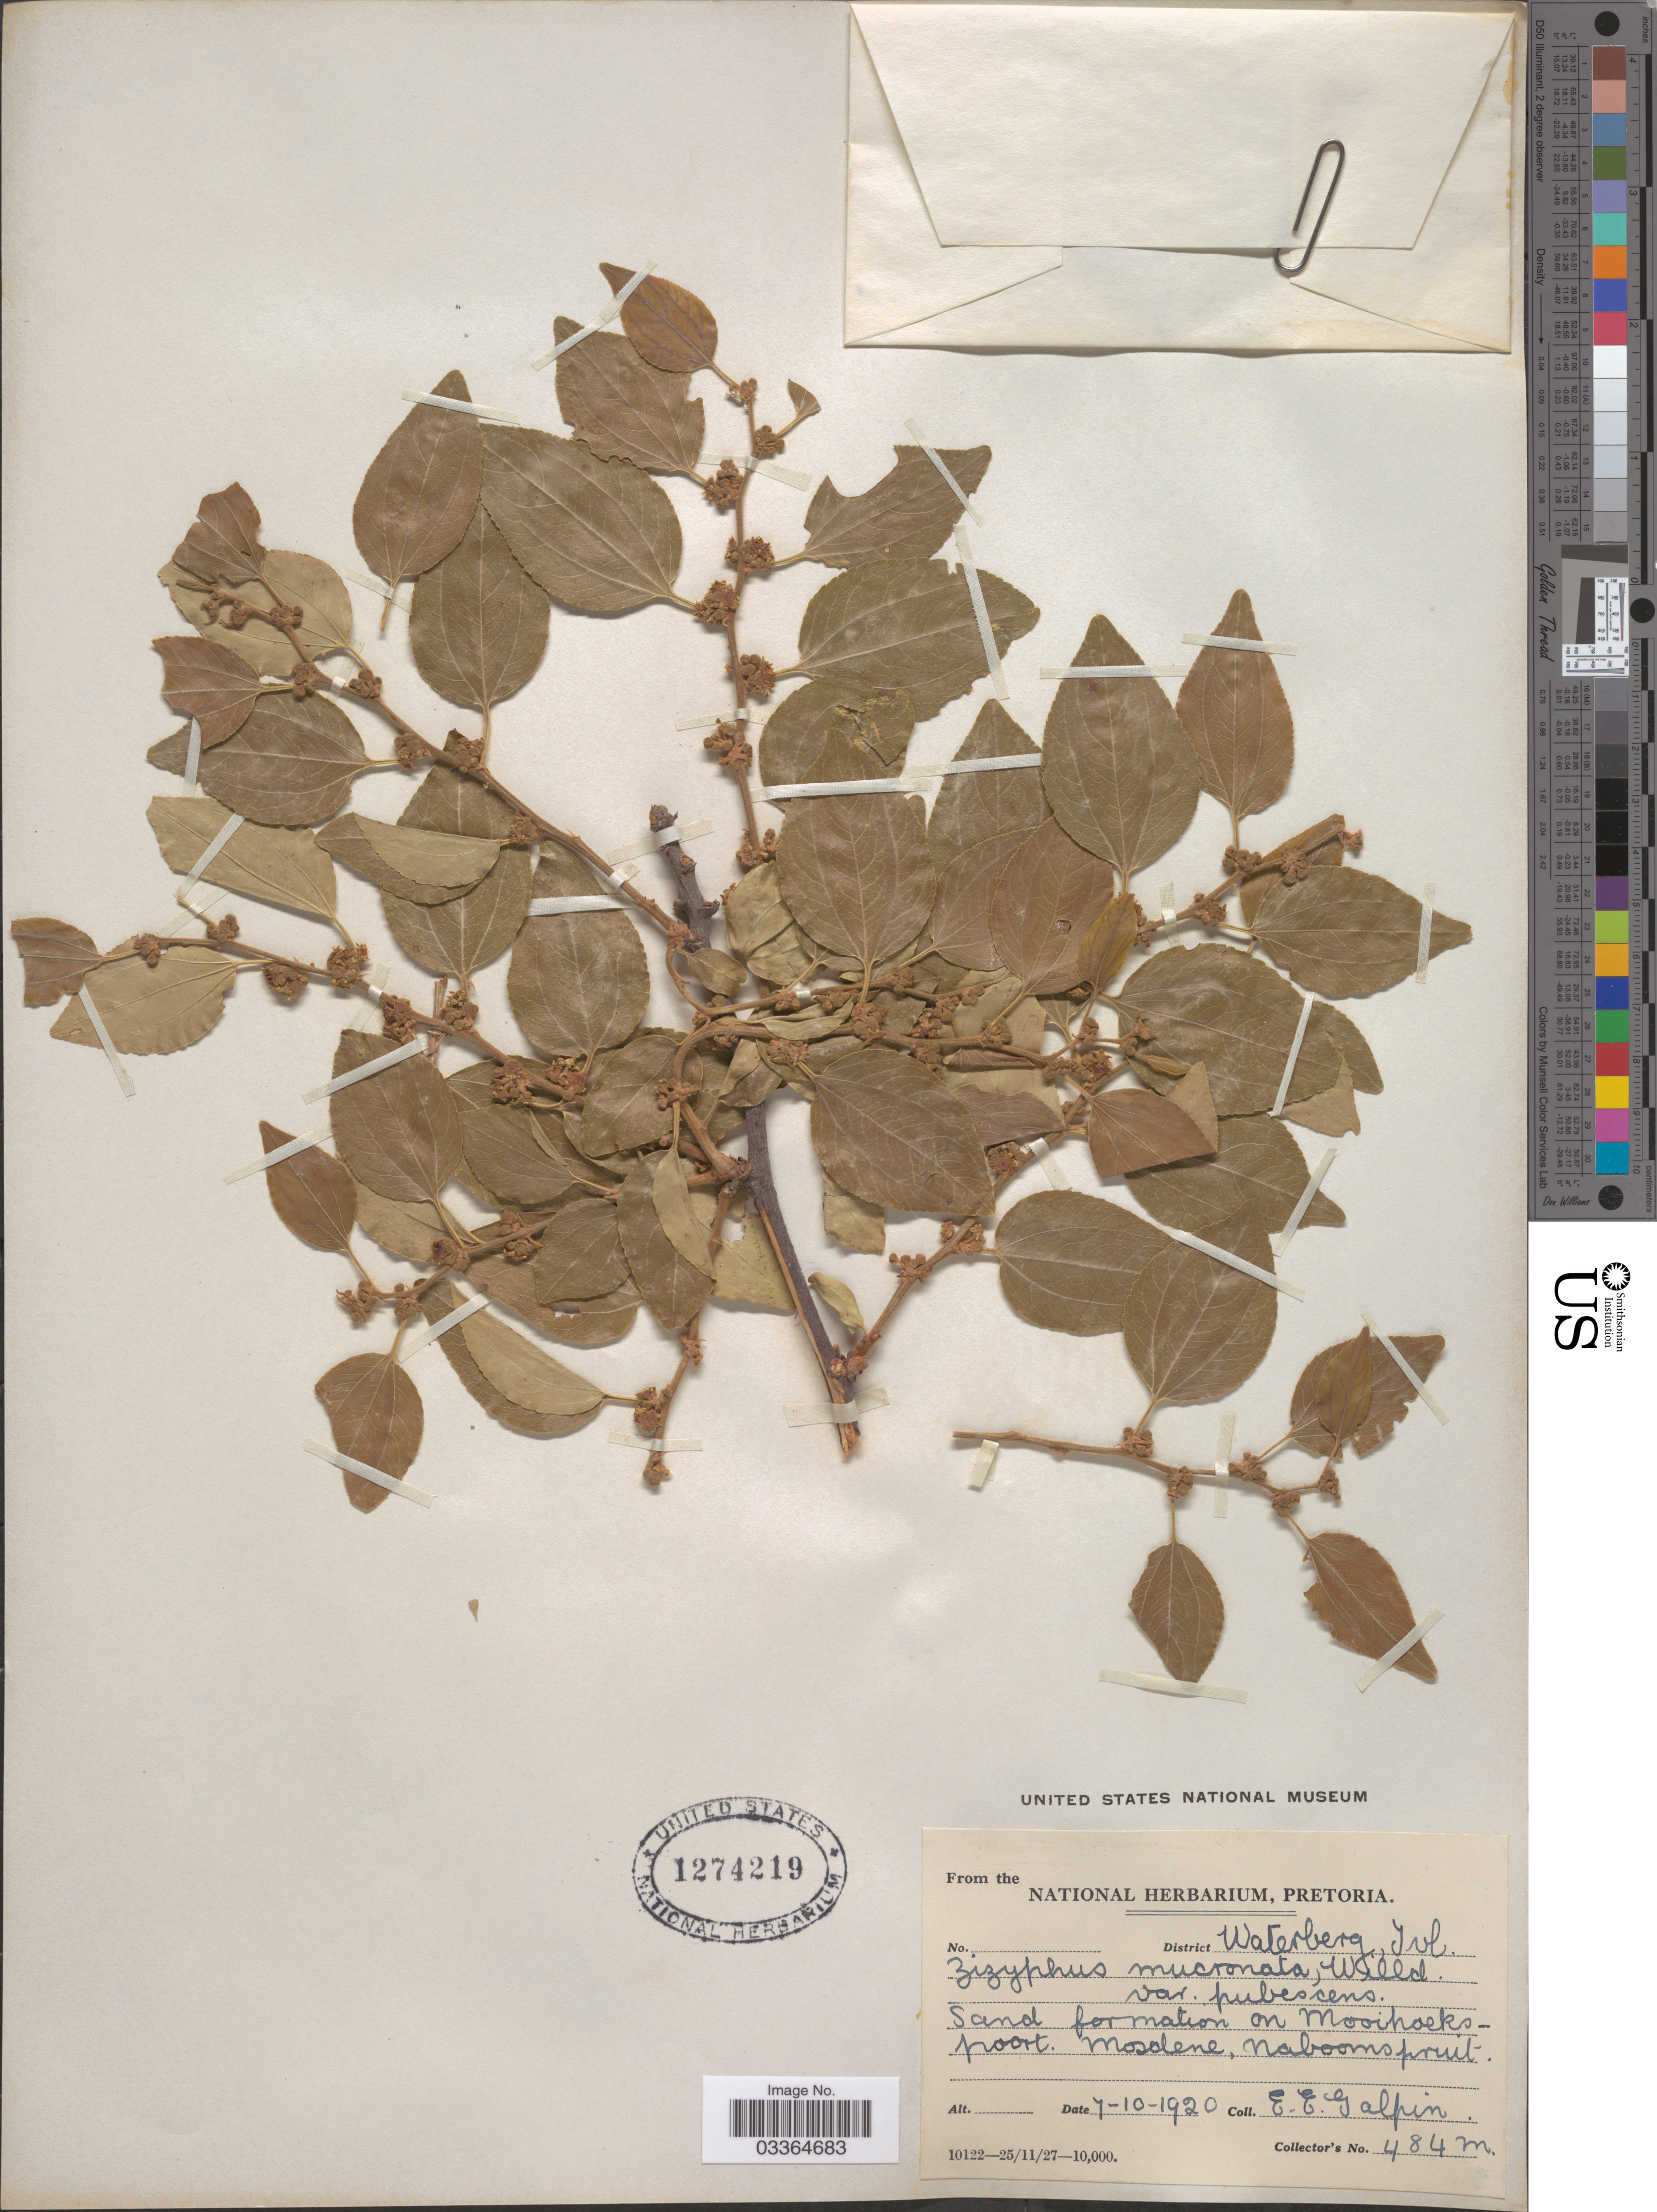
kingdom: Plantae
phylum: Tracheophyta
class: Magnoliopsida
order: Rosales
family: Rhamnaceae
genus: Ziziphus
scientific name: Ziziphus mucronata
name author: Willd.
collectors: E. Galpin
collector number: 484m.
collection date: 1920-10-07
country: South Africa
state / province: Limpopo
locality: District Waterberg, Tvl. Sand formation on Mooihoekspoort. Mosdene, Naboomspruit.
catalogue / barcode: US 1274219